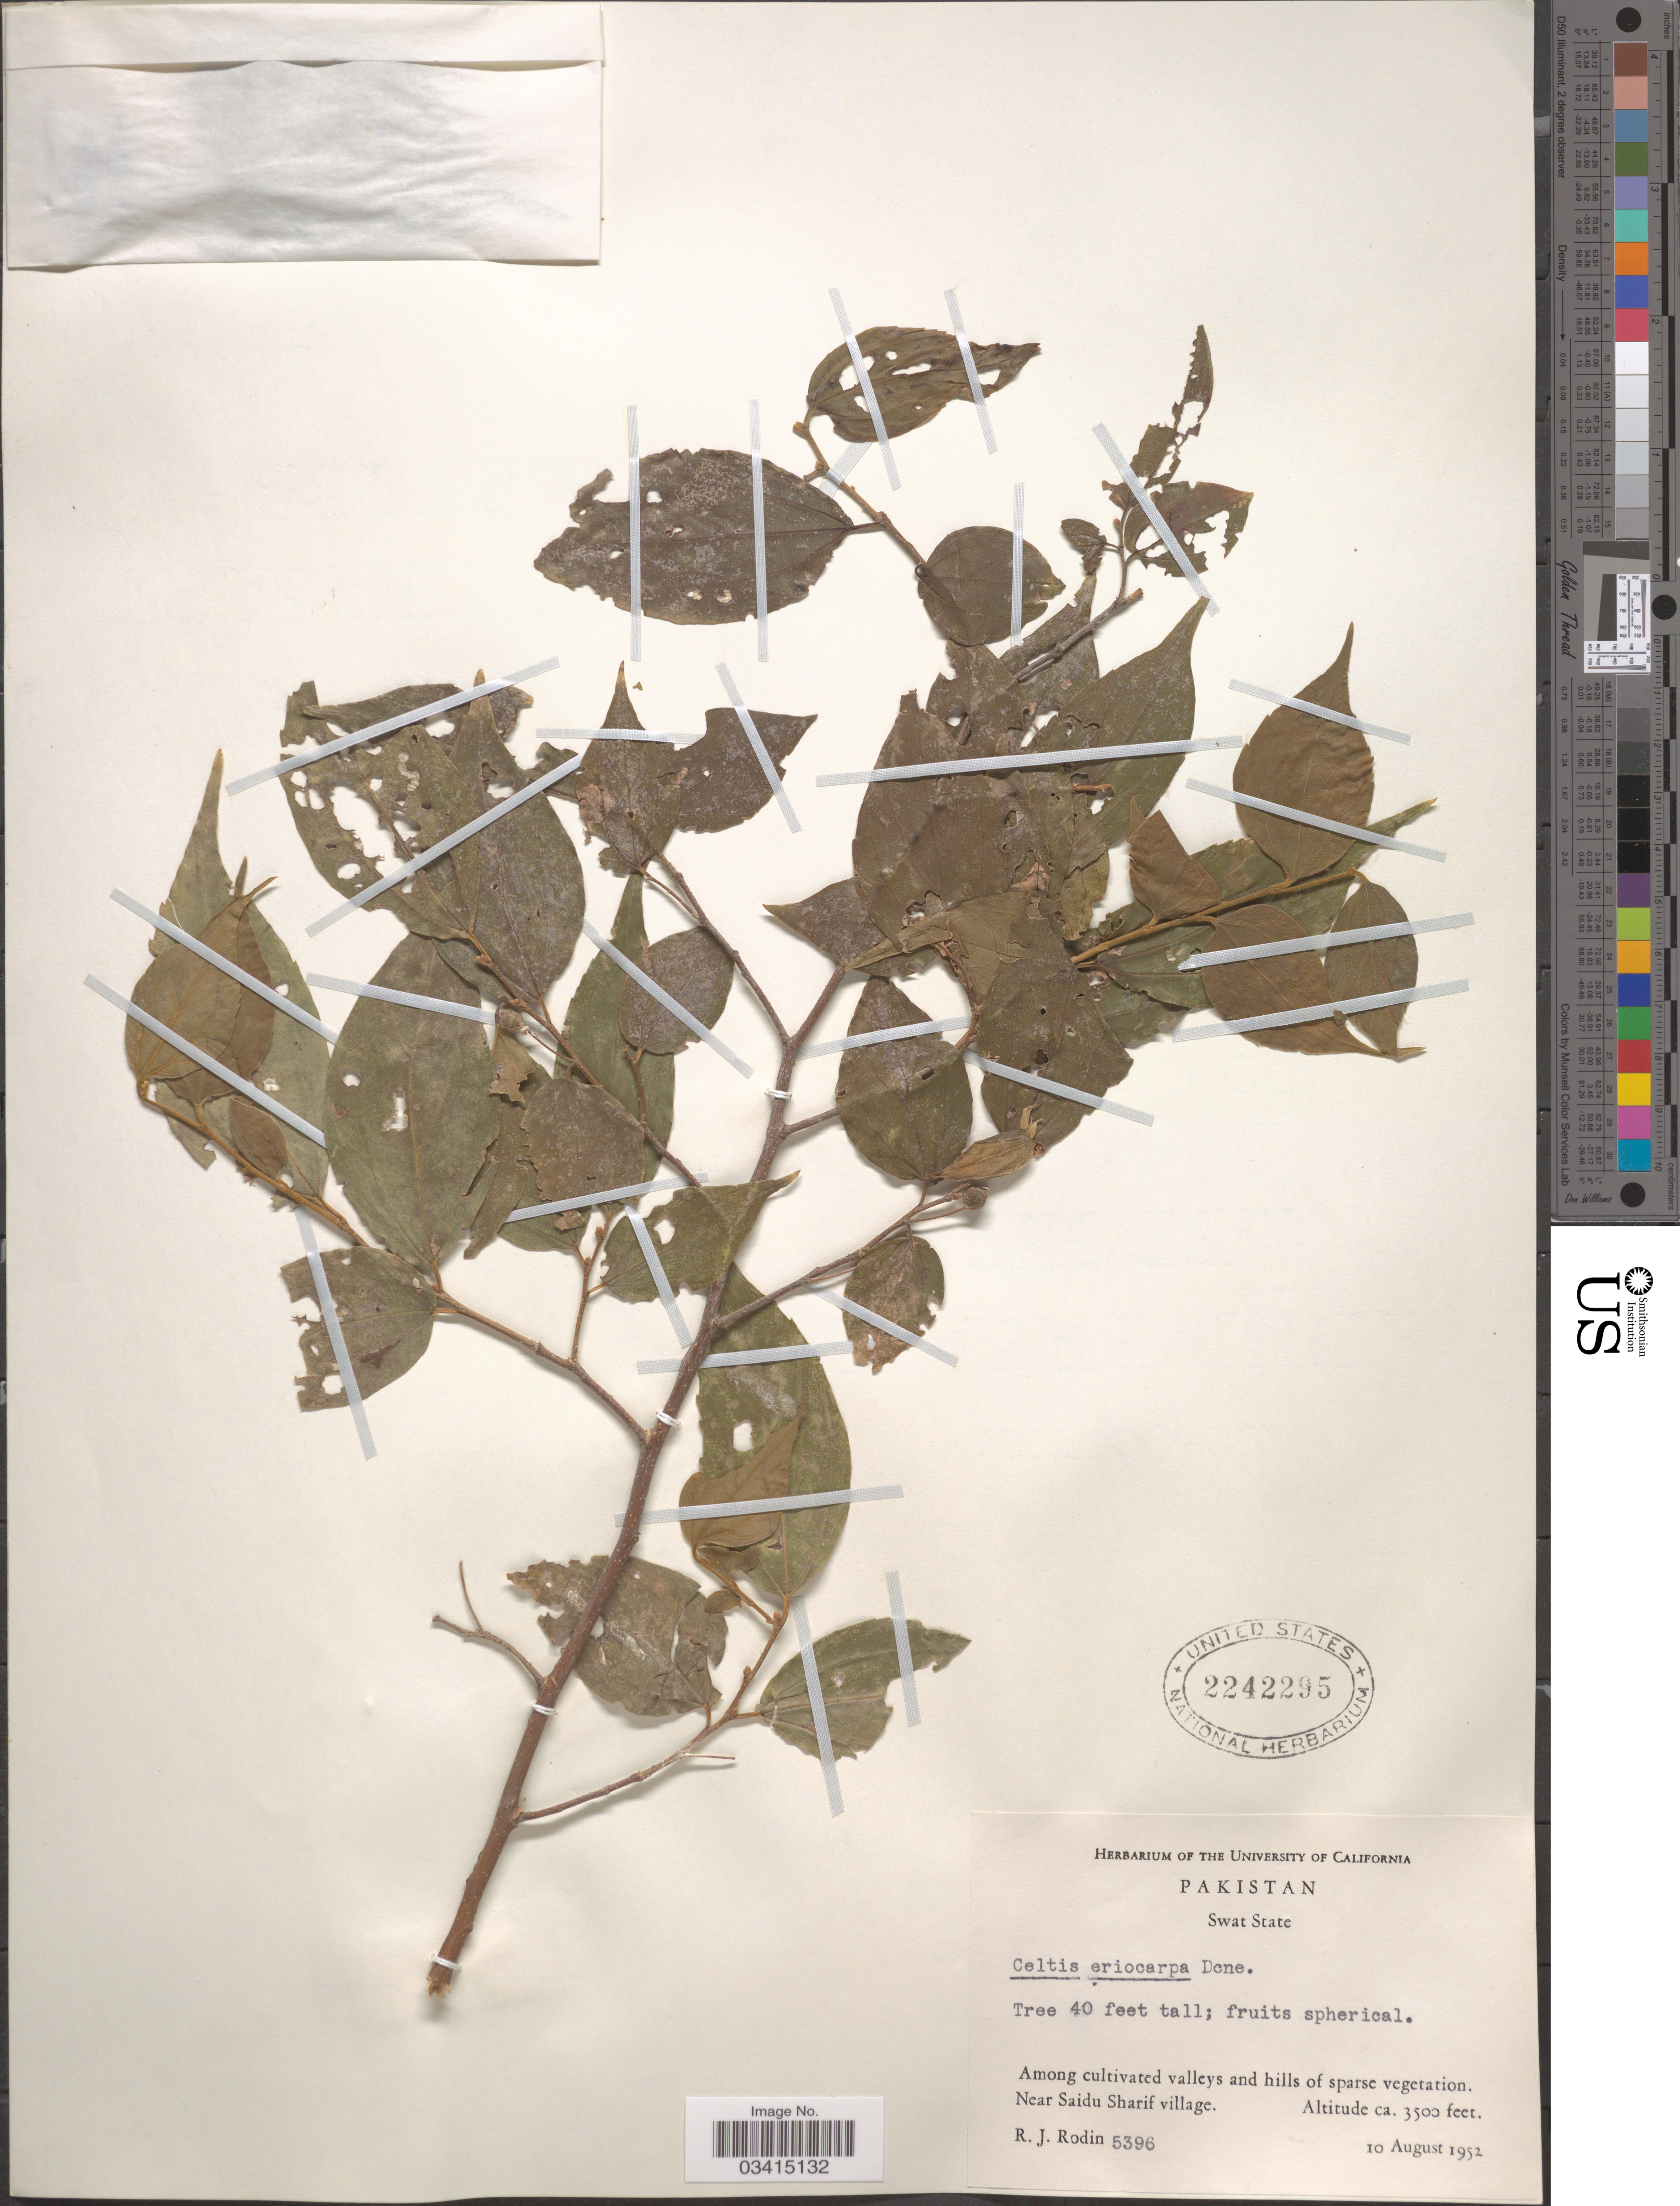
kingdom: Plantae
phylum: Tracheophyta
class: Magnoliopsida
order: Rosales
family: Cannabaceae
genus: Celtis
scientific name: Celtis eriocarpa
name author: Decne.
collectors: R. J. Rodin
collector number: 5396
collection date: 1952-08-10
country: Pakistan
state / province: Khyber Pakhtunkhwa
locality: Swat State. Among cultivated valleys and hills of sparse vegetation. Near Saidu Sharif village.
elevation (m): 1067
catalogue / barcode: US 2242295